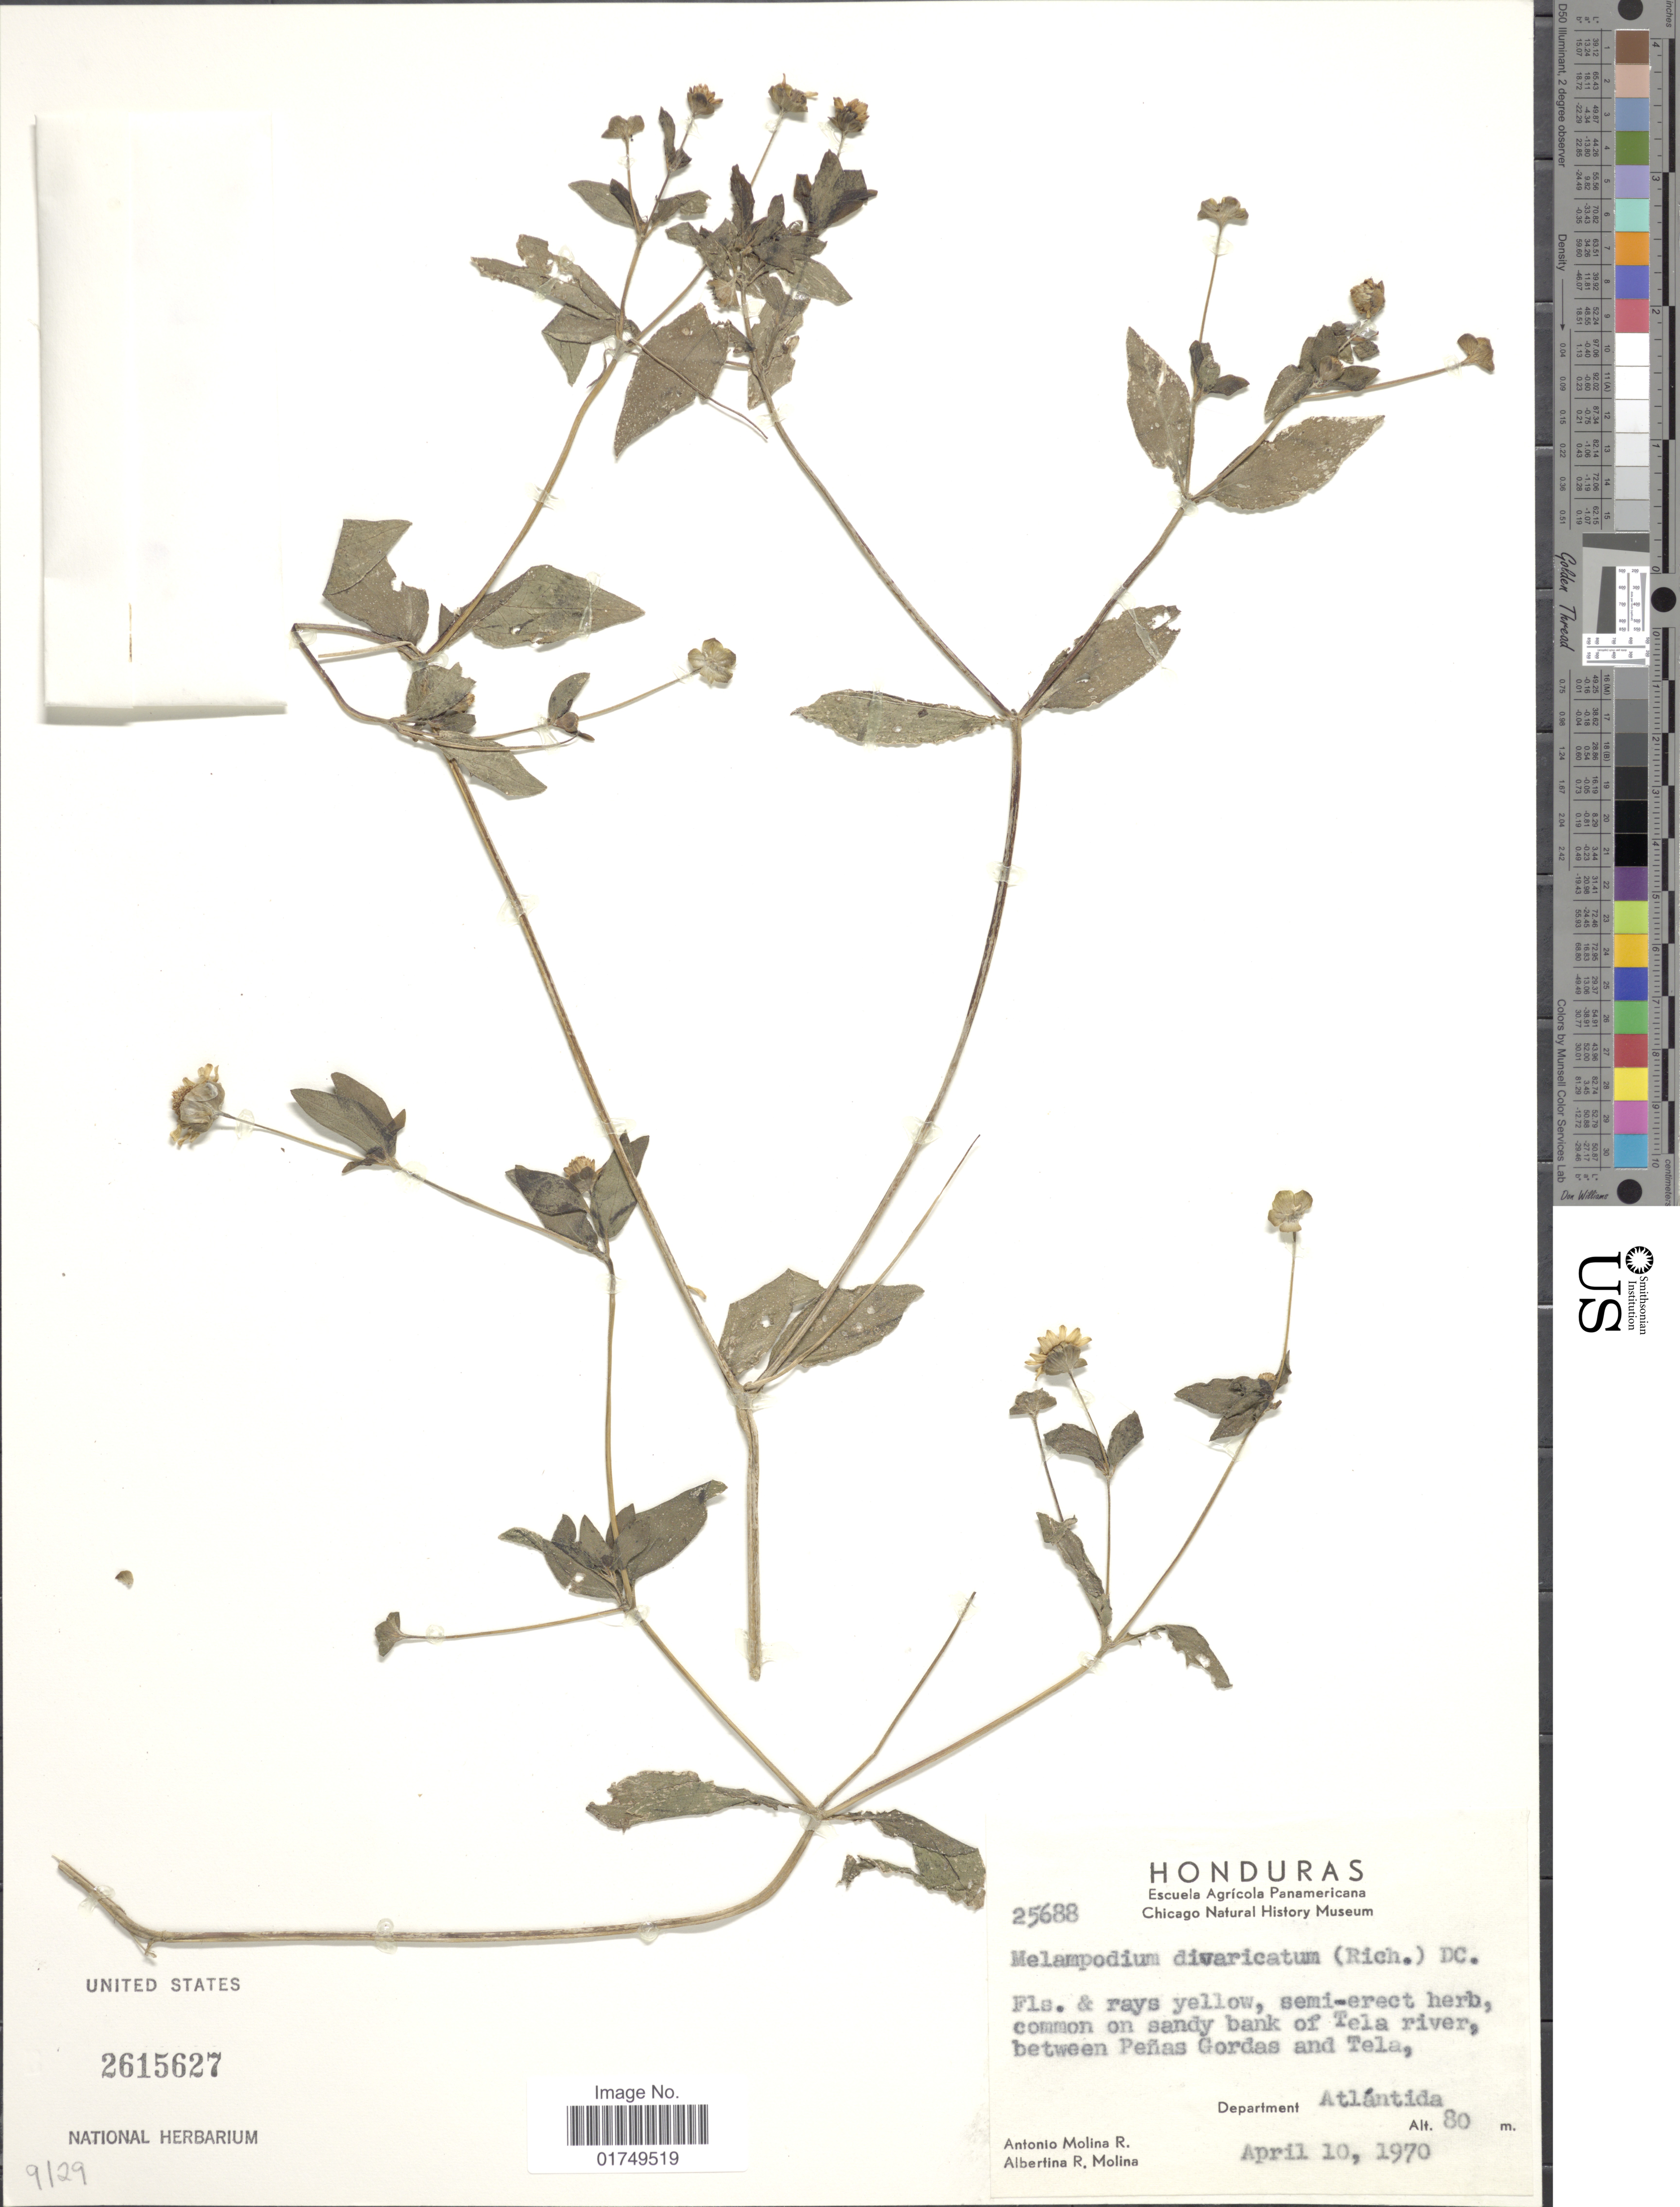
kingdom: Plantae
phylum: Tracheophyta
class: Magnoliopsida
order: Asterales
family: Asteraceae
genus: Melampodium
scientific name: Melampodium divaricatum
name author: (Rich.) DC.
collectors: A. Molina R. & A. R. Molina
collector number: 25688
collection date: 1970-04-10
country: Honduras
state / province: Atlántida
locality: Common on sandy bank of Tela river, between Peñas Gordas and Tela, Department Atlantida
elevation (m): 80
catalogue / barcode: US 2615627